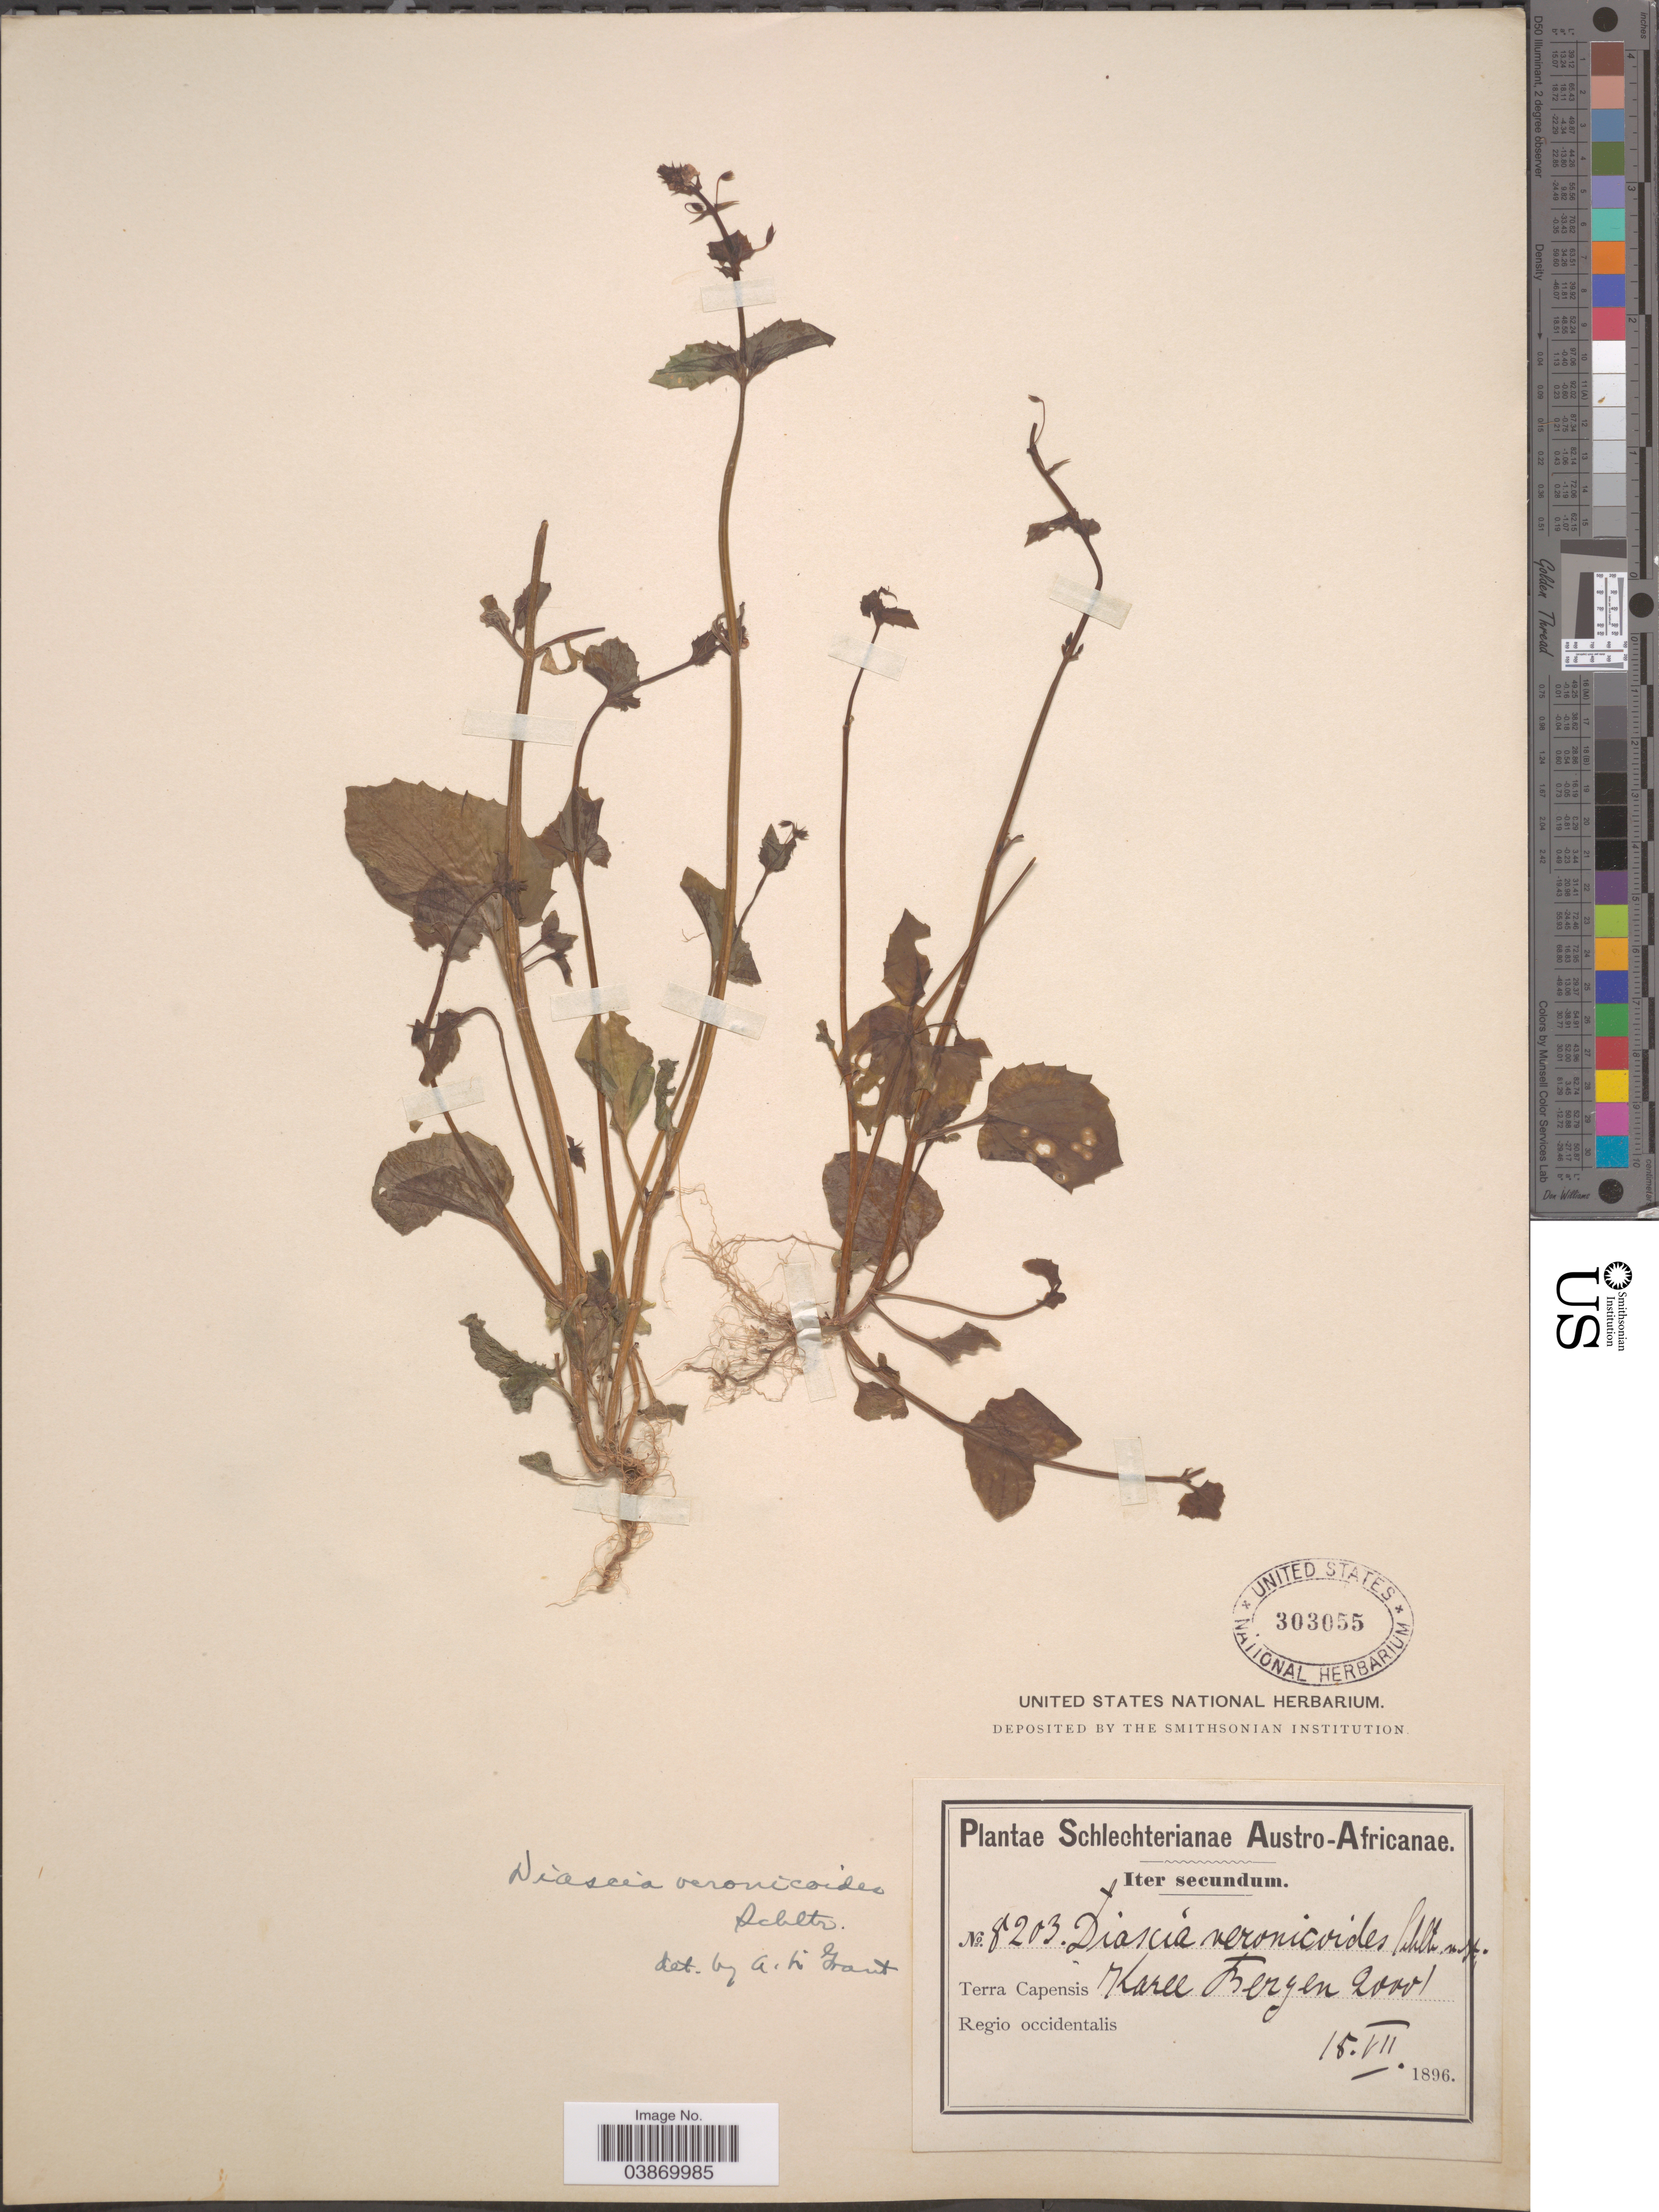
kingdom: Plantae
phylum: Tracheophyta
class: Magnoliopsida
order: Lamiales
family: Scrophulariaceae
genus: Diascia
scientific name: Diascia veronicoides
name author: Schltr.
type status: Type Collection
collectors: Schlechter, --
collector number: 8203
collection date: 1896-07-18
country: South Africa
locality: Austro-Africanae. Terra Capensis Karee Bergen. Regio occidentalis.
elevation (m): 610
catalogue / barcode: US 303055